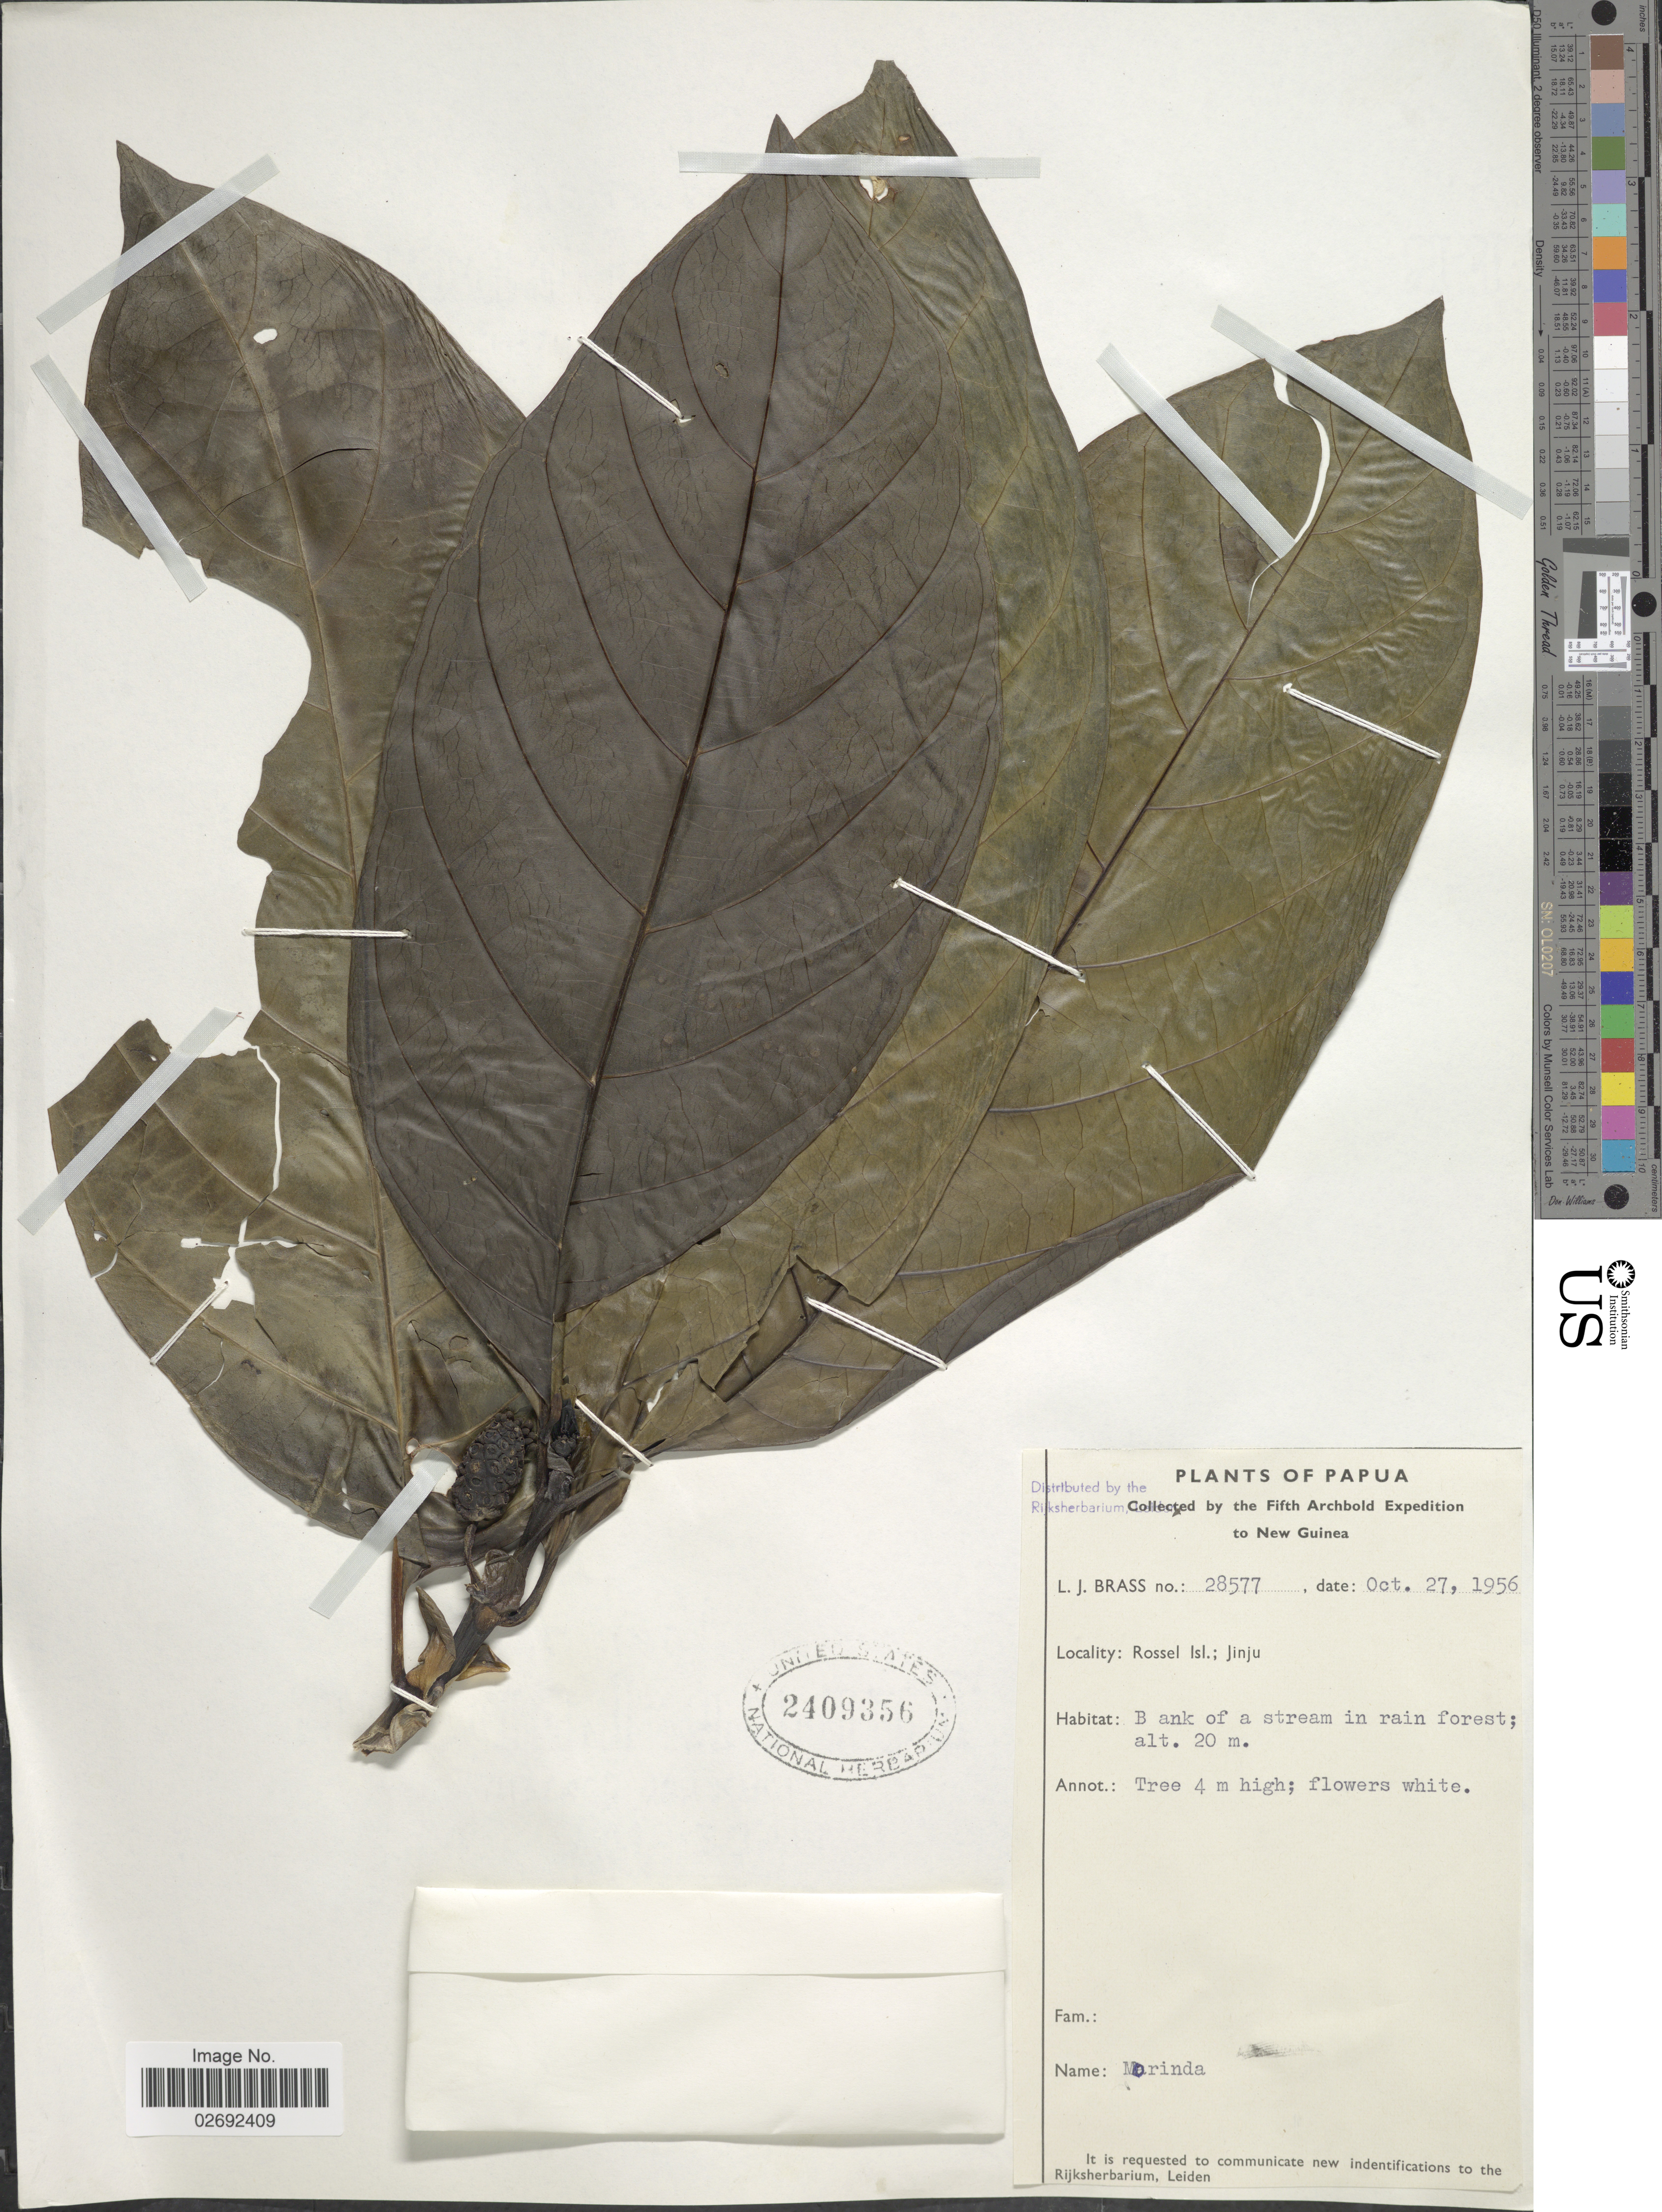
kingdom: Plantae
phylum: Tracheophyta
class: Magnoliopsida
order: Gentianales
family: Rubiaceae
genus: Morinda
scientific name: Morinda sp.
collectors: L. J. Brass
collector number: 28577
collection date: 1956-10-27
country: Papua New Guinea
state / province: Milne Bay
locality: Papua, Rossel Isl.; Jinju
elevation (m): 20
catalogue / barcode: US 2409356